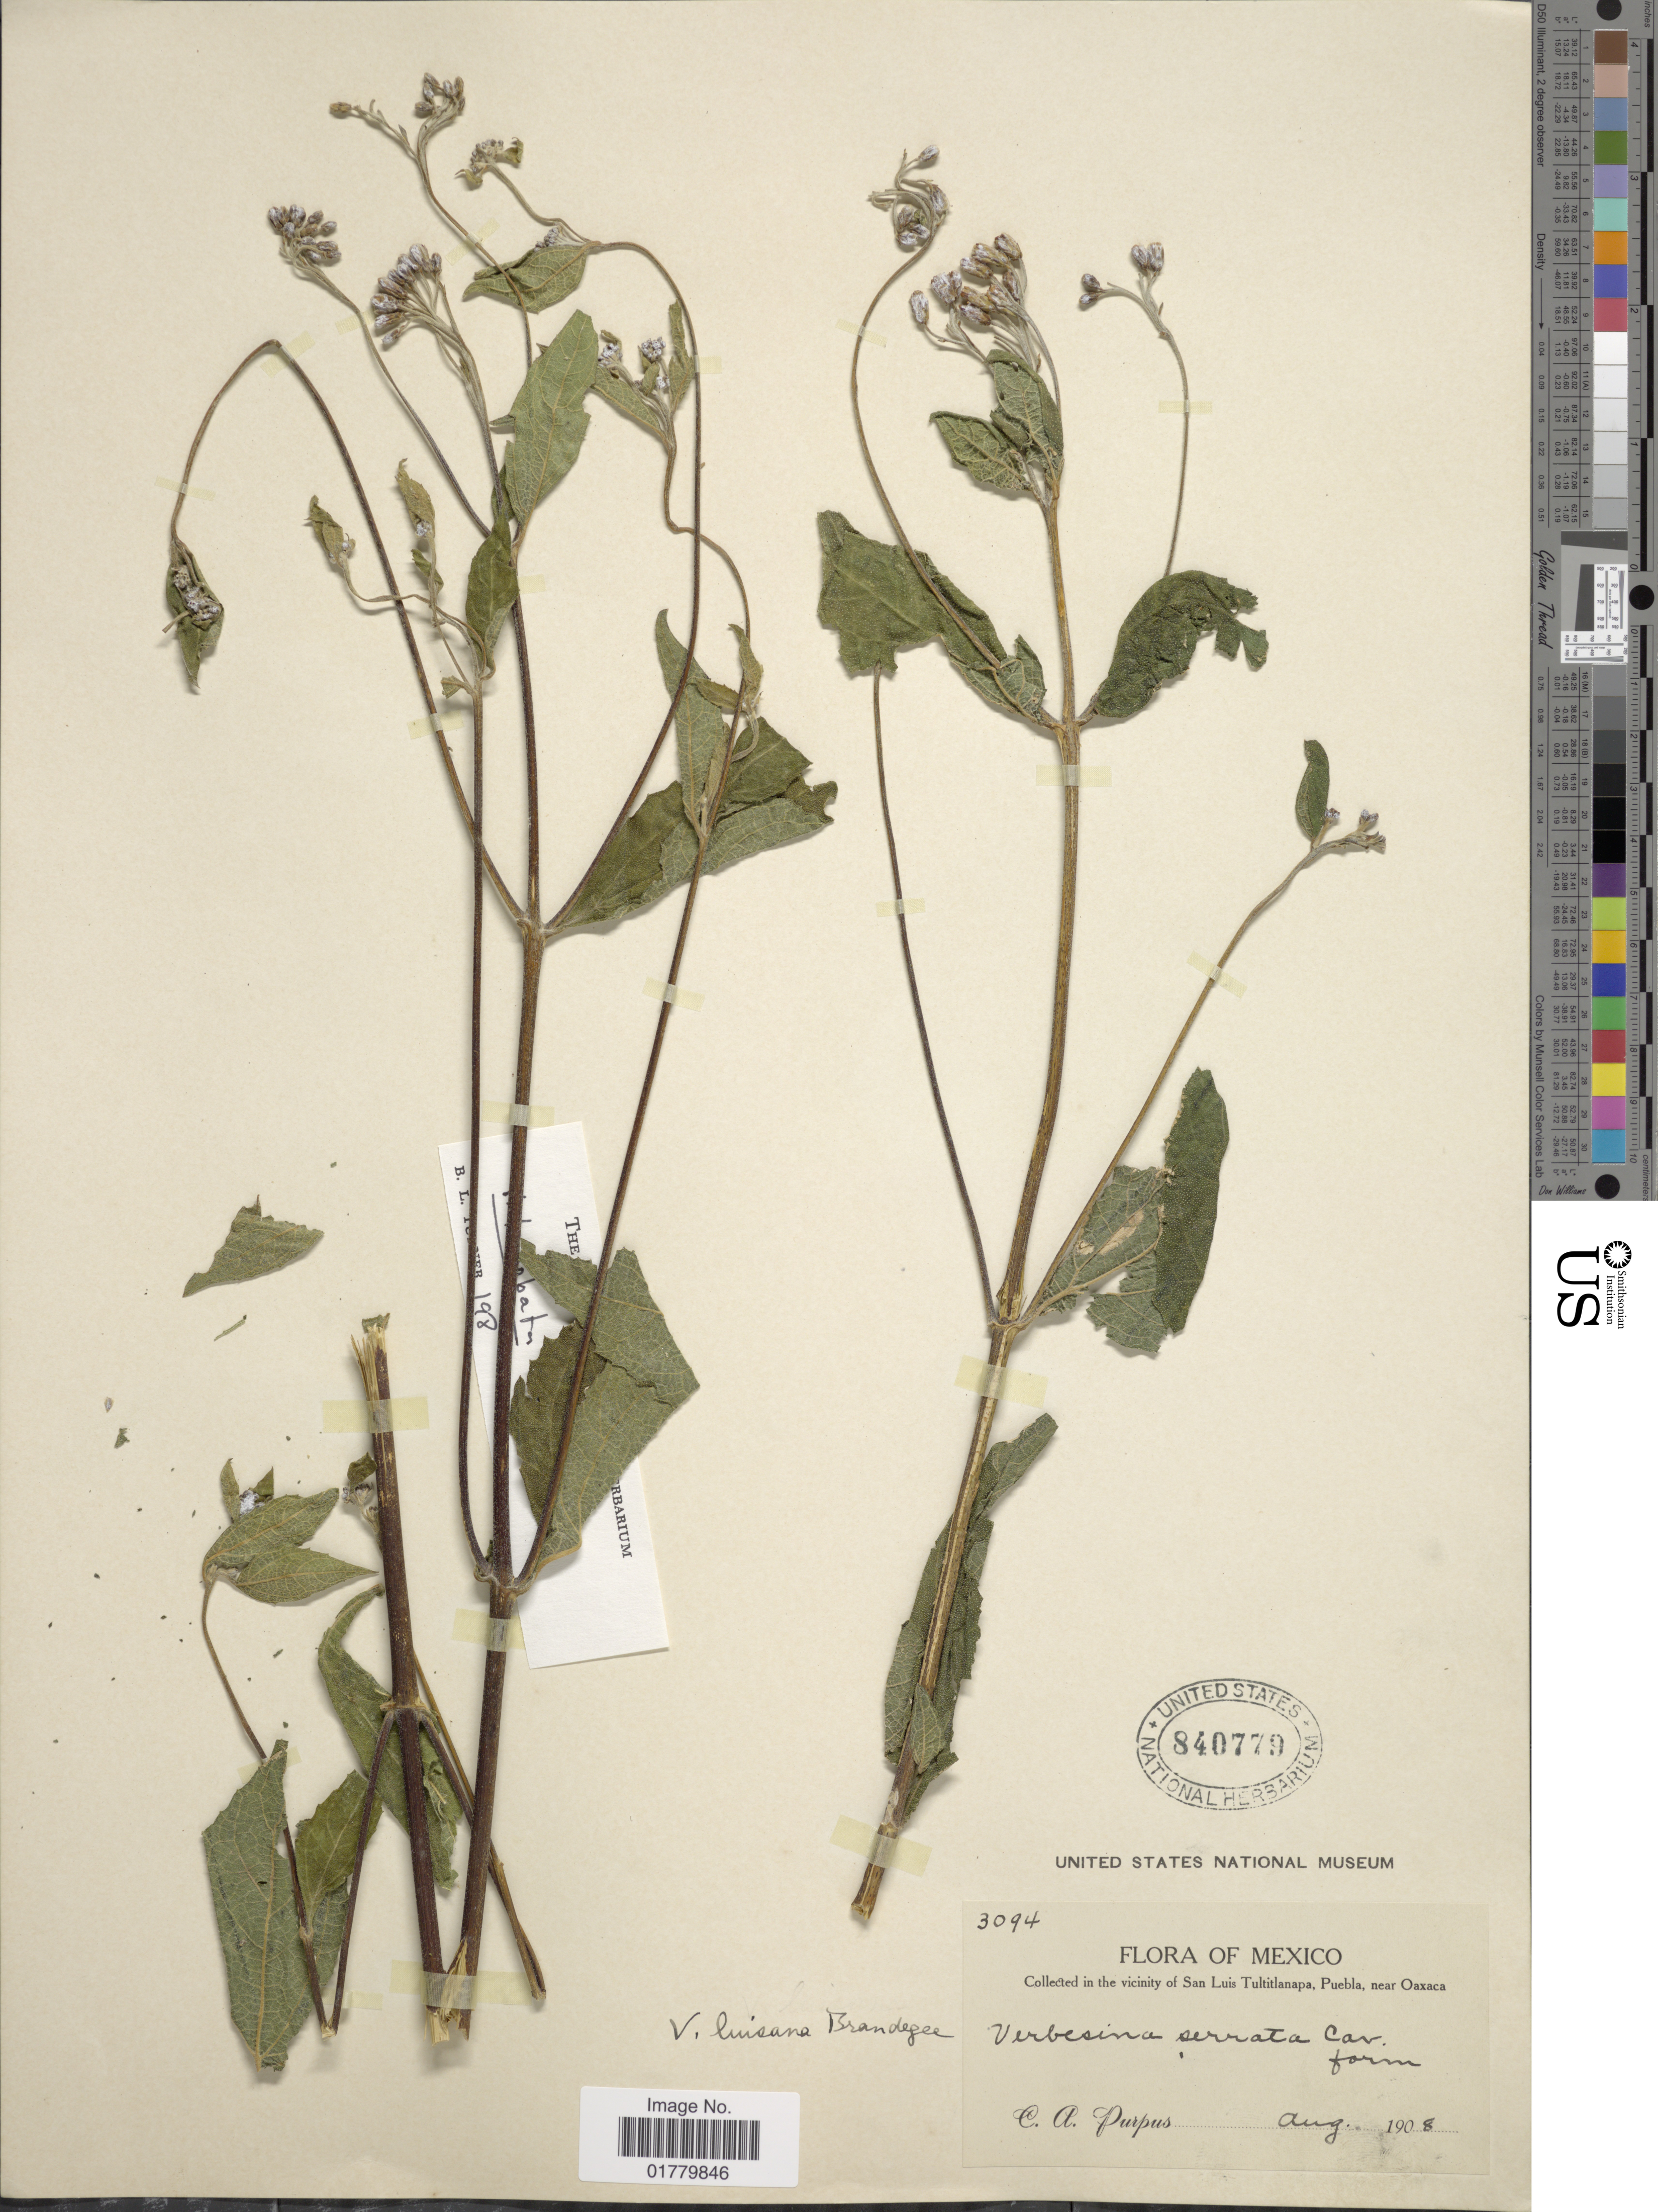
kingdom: Plantae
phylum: Tracheophyta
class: Magnoliopsida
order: Asterales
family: Asteraceae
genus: Verbesina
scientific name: Verbesina luisana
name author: Brandegee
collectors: C. A. Purpus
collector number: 3094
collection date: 1908-08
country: Mexico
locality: In the vicinity of San Luis Tultitlanapa, Puebla, near Oaxaca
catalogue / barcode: US 840779